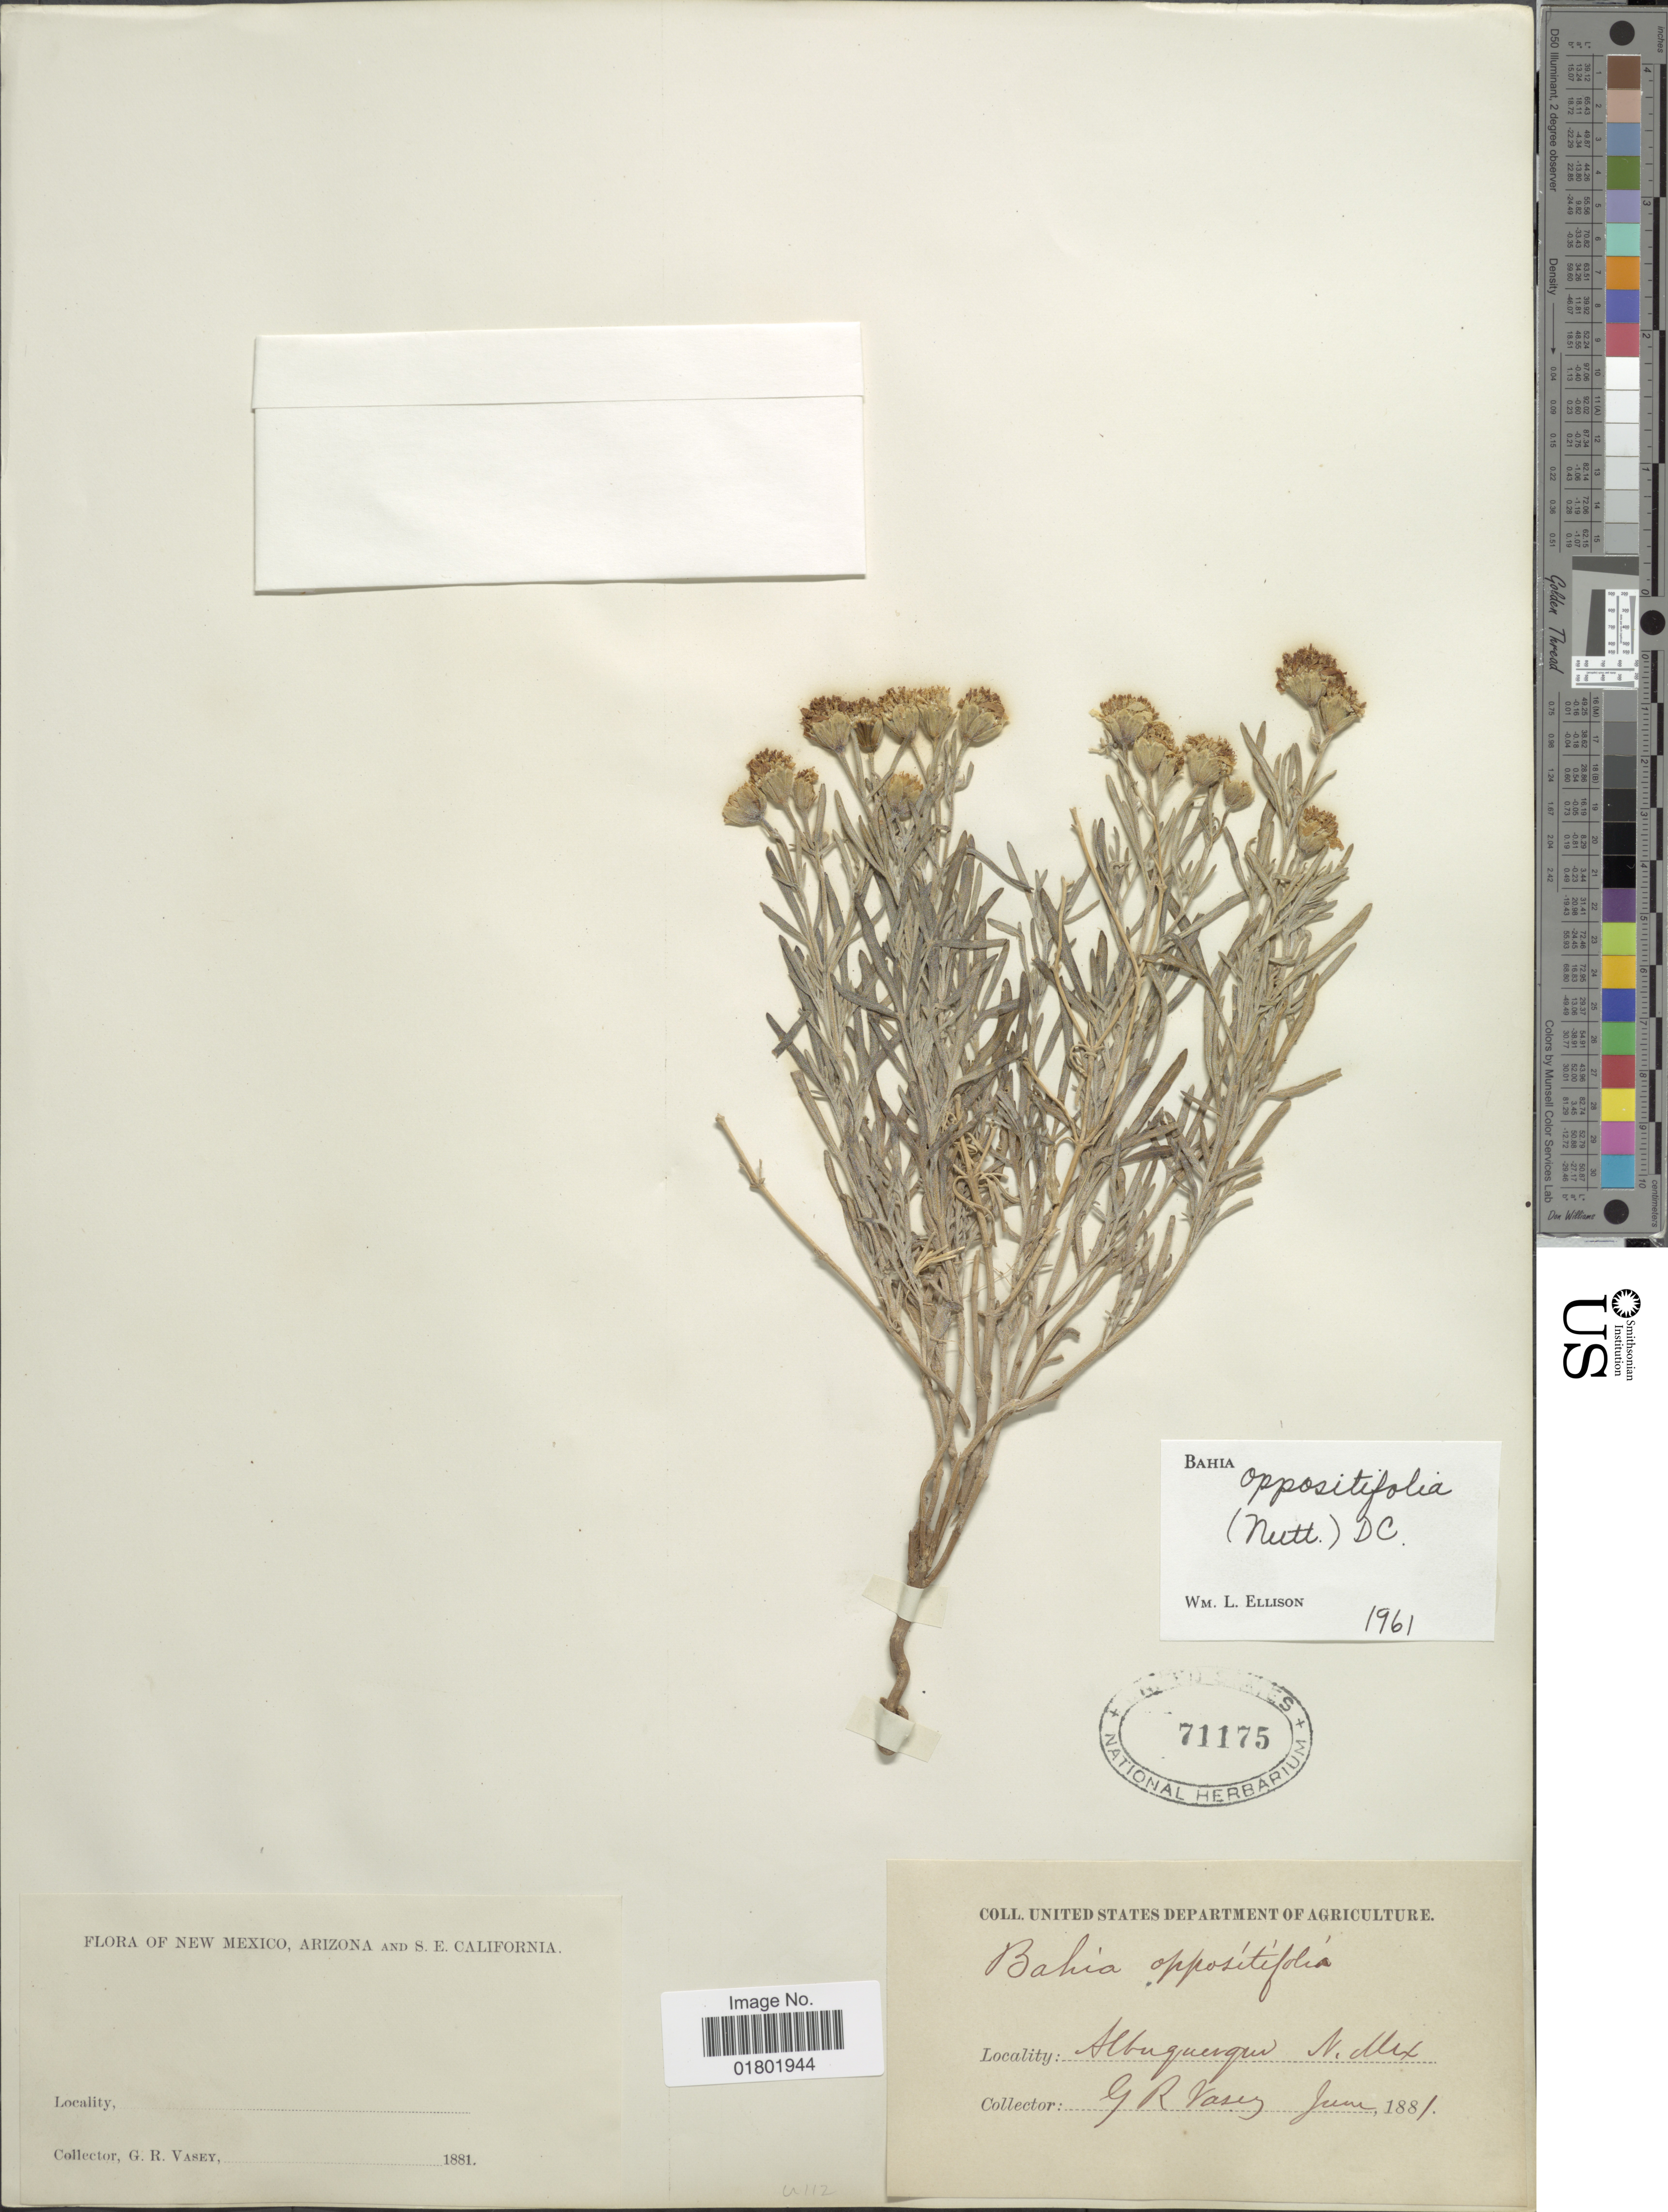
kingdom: Plantae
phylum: Tracheophyta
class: Magnoliopsida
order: Asterales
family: Asteraceae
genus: Bahia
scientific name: Bahia oppositifolia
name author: Nutt.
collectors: G. R. Vasey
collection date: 1881-06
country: United States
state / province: New Mexico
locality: Albuquerque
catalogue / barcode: US 71175